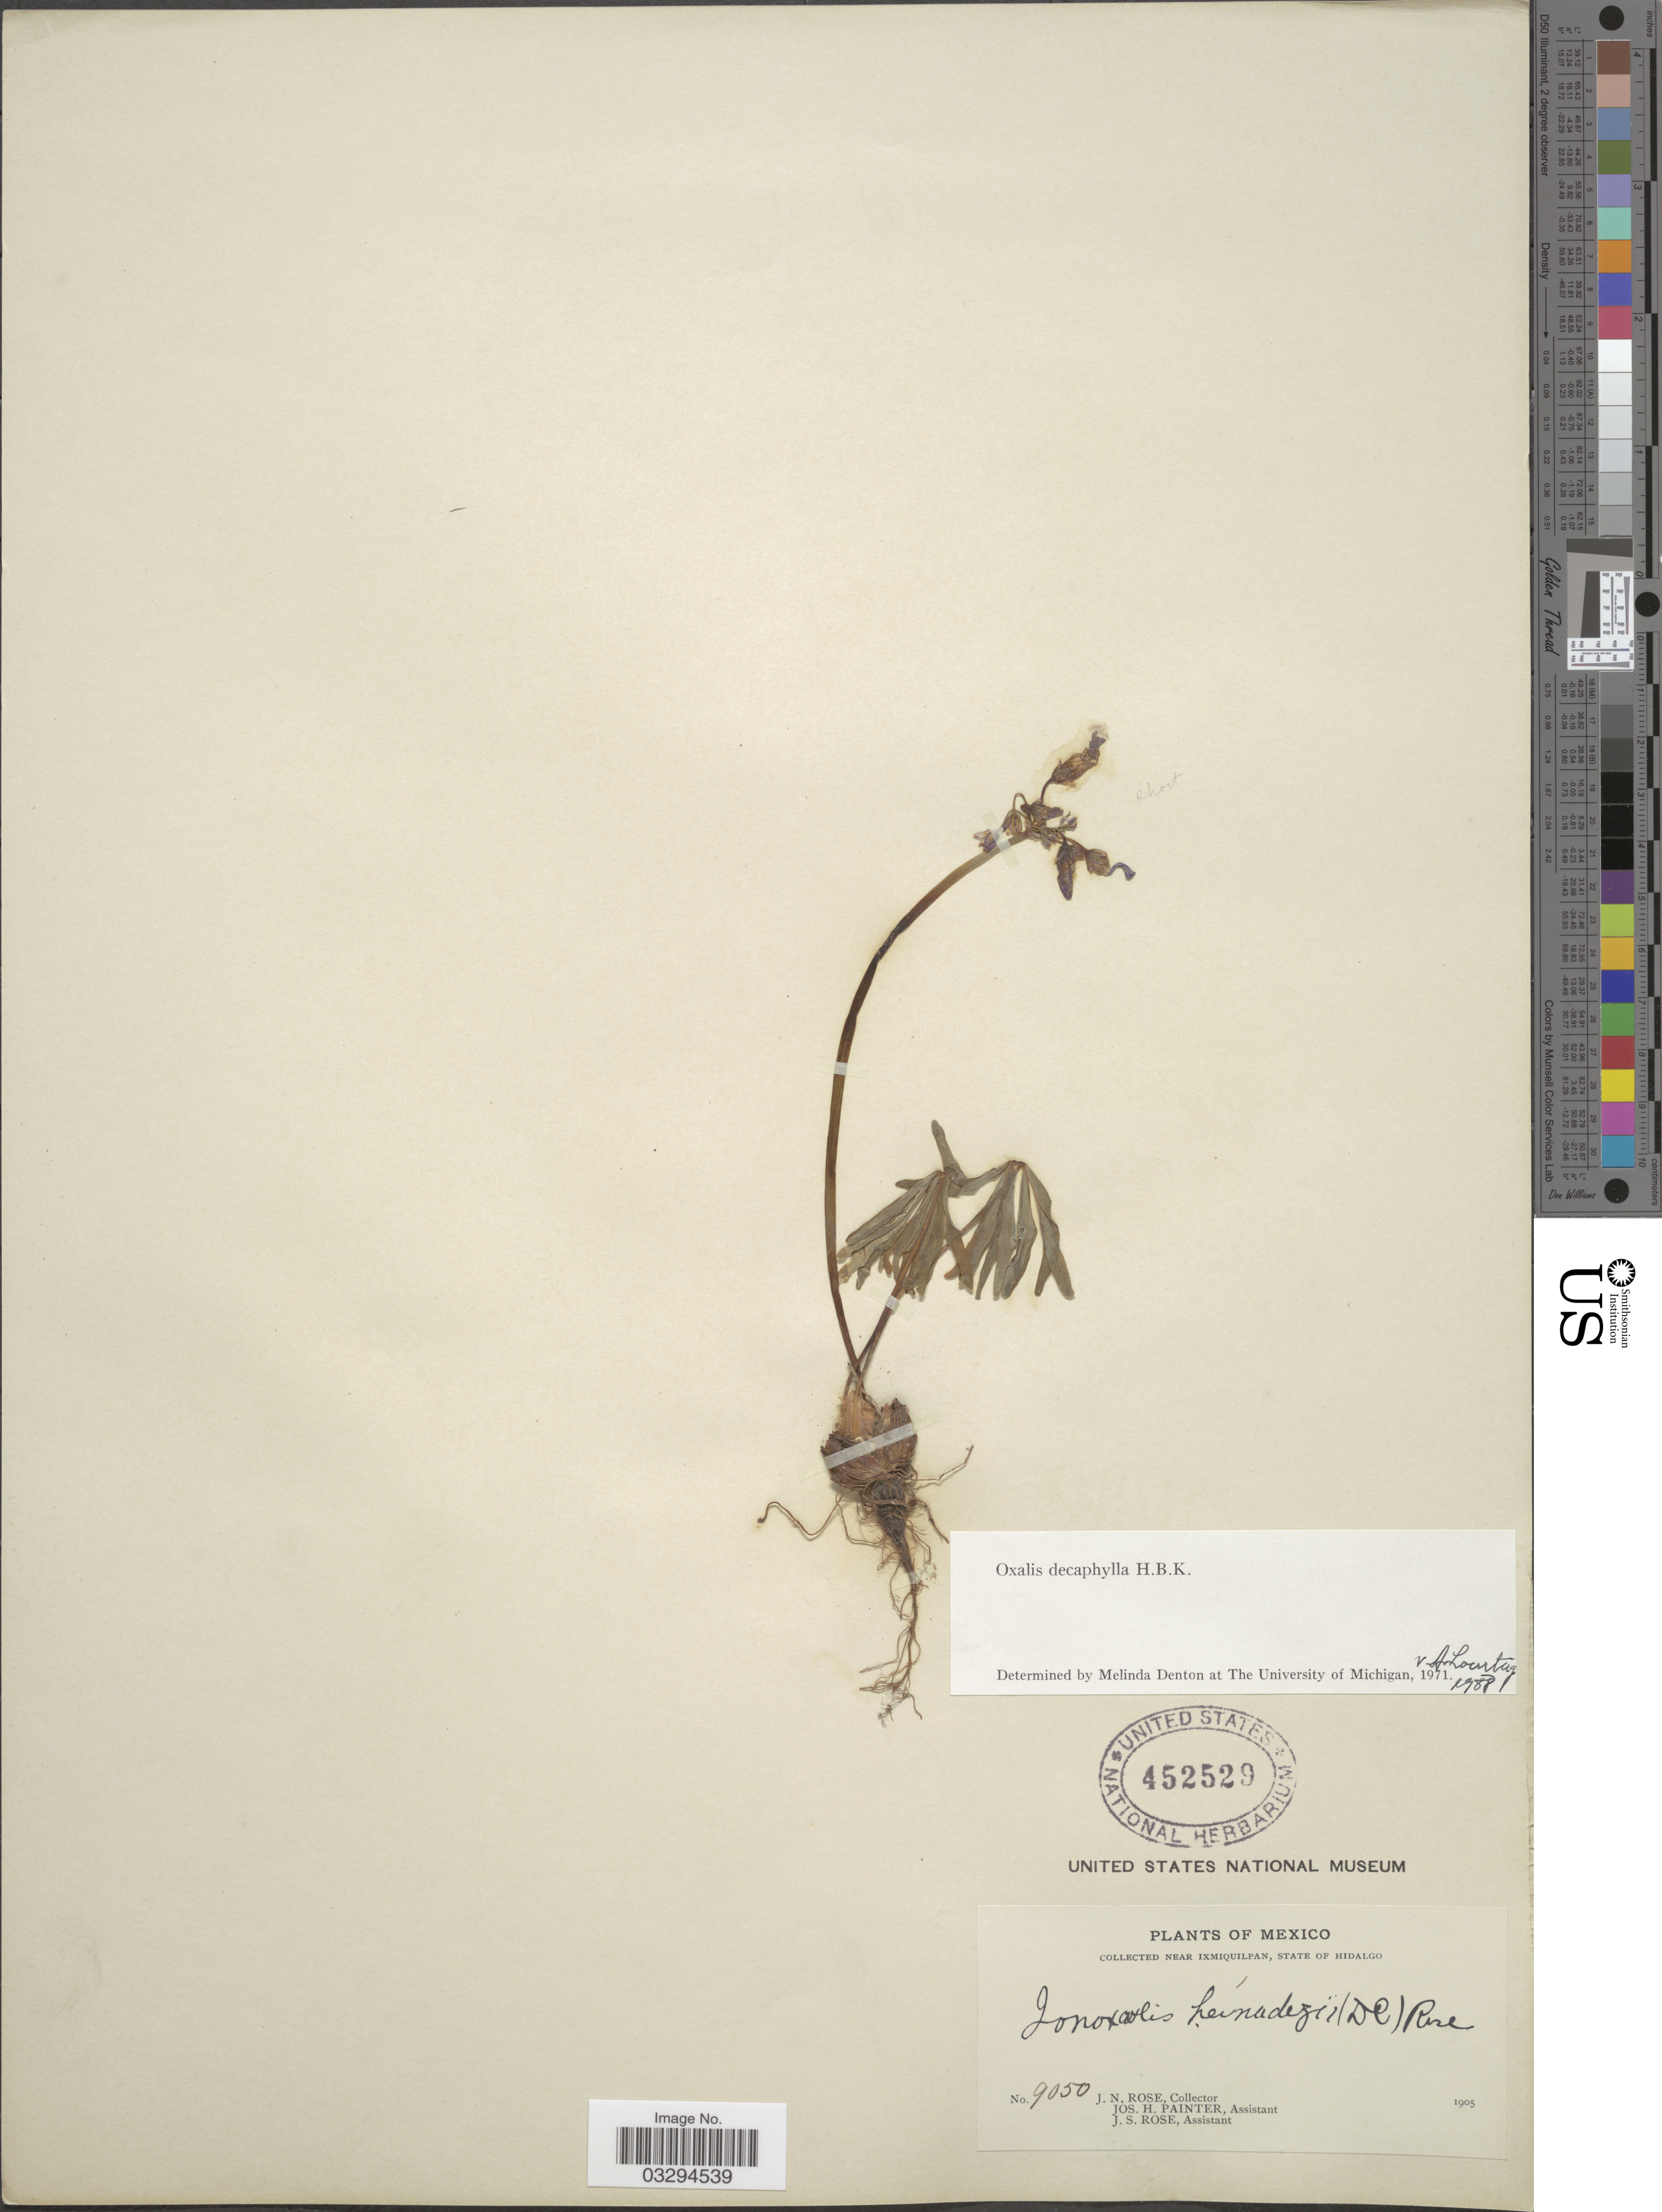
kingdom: Plantae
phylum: Tracheophyta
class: Magnoliopsida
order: Oxalidales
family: Oxalidaceae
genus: Oxalis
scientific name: Oxalis decaphylla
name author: Kunth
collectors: J. N. Rose, J. H. Painter & J. S. Rose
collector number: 9050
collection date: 1905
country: Mexico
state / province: Hidalgo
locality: Near Ixmiquilpan.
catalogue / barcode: US 452529